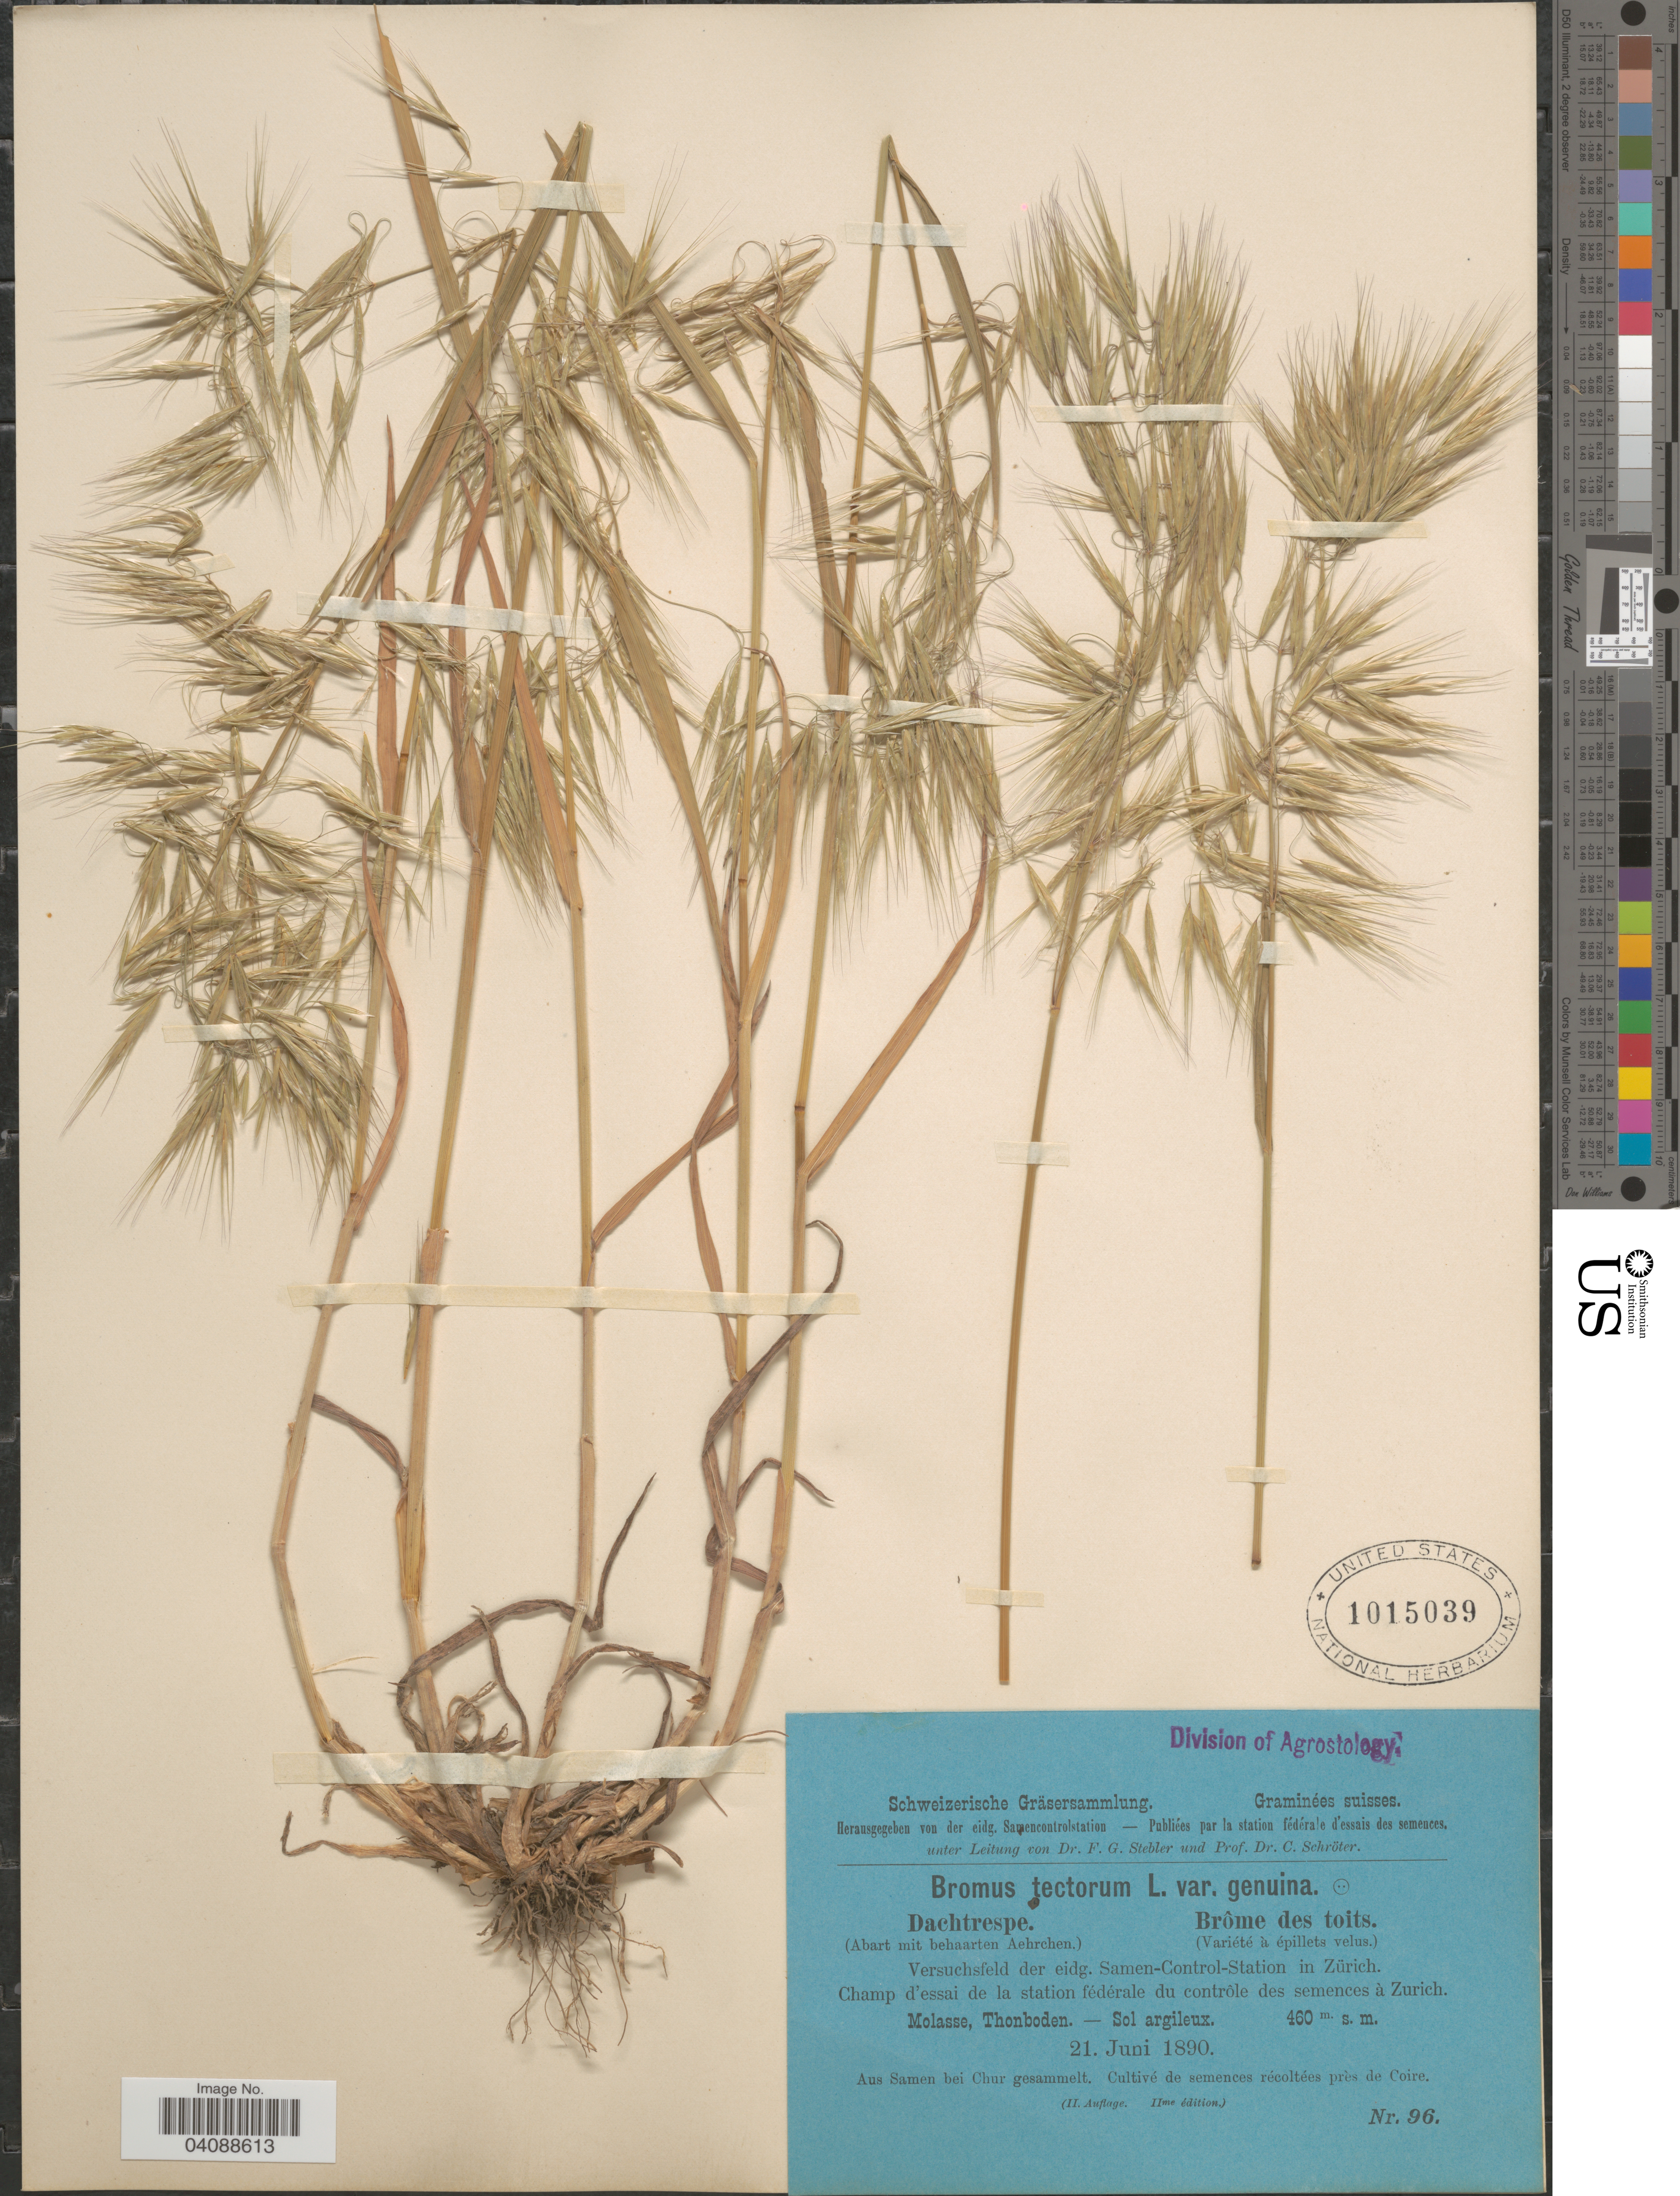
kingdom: Plantae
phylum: Tracheophyta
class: Liliopsida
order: Poales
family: Poaceae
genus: Bromus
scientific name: Bromus tectorum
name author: L.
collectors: Stebler, F.G. & Schröter, C.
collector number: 96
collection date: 1890-06-21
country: Switzerland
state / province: Zurich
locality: Suisses. Versuchsfeld der eidg. Samen-Control-Station in Zürich. Champ d'essai de la station fédérale du contrôle des semences à Zurich. Aus Samen bei Chur gesammelt. Cultivé de semences récoltées près de Coire. [unsure placement]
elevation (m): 460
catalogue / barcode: US 1015039